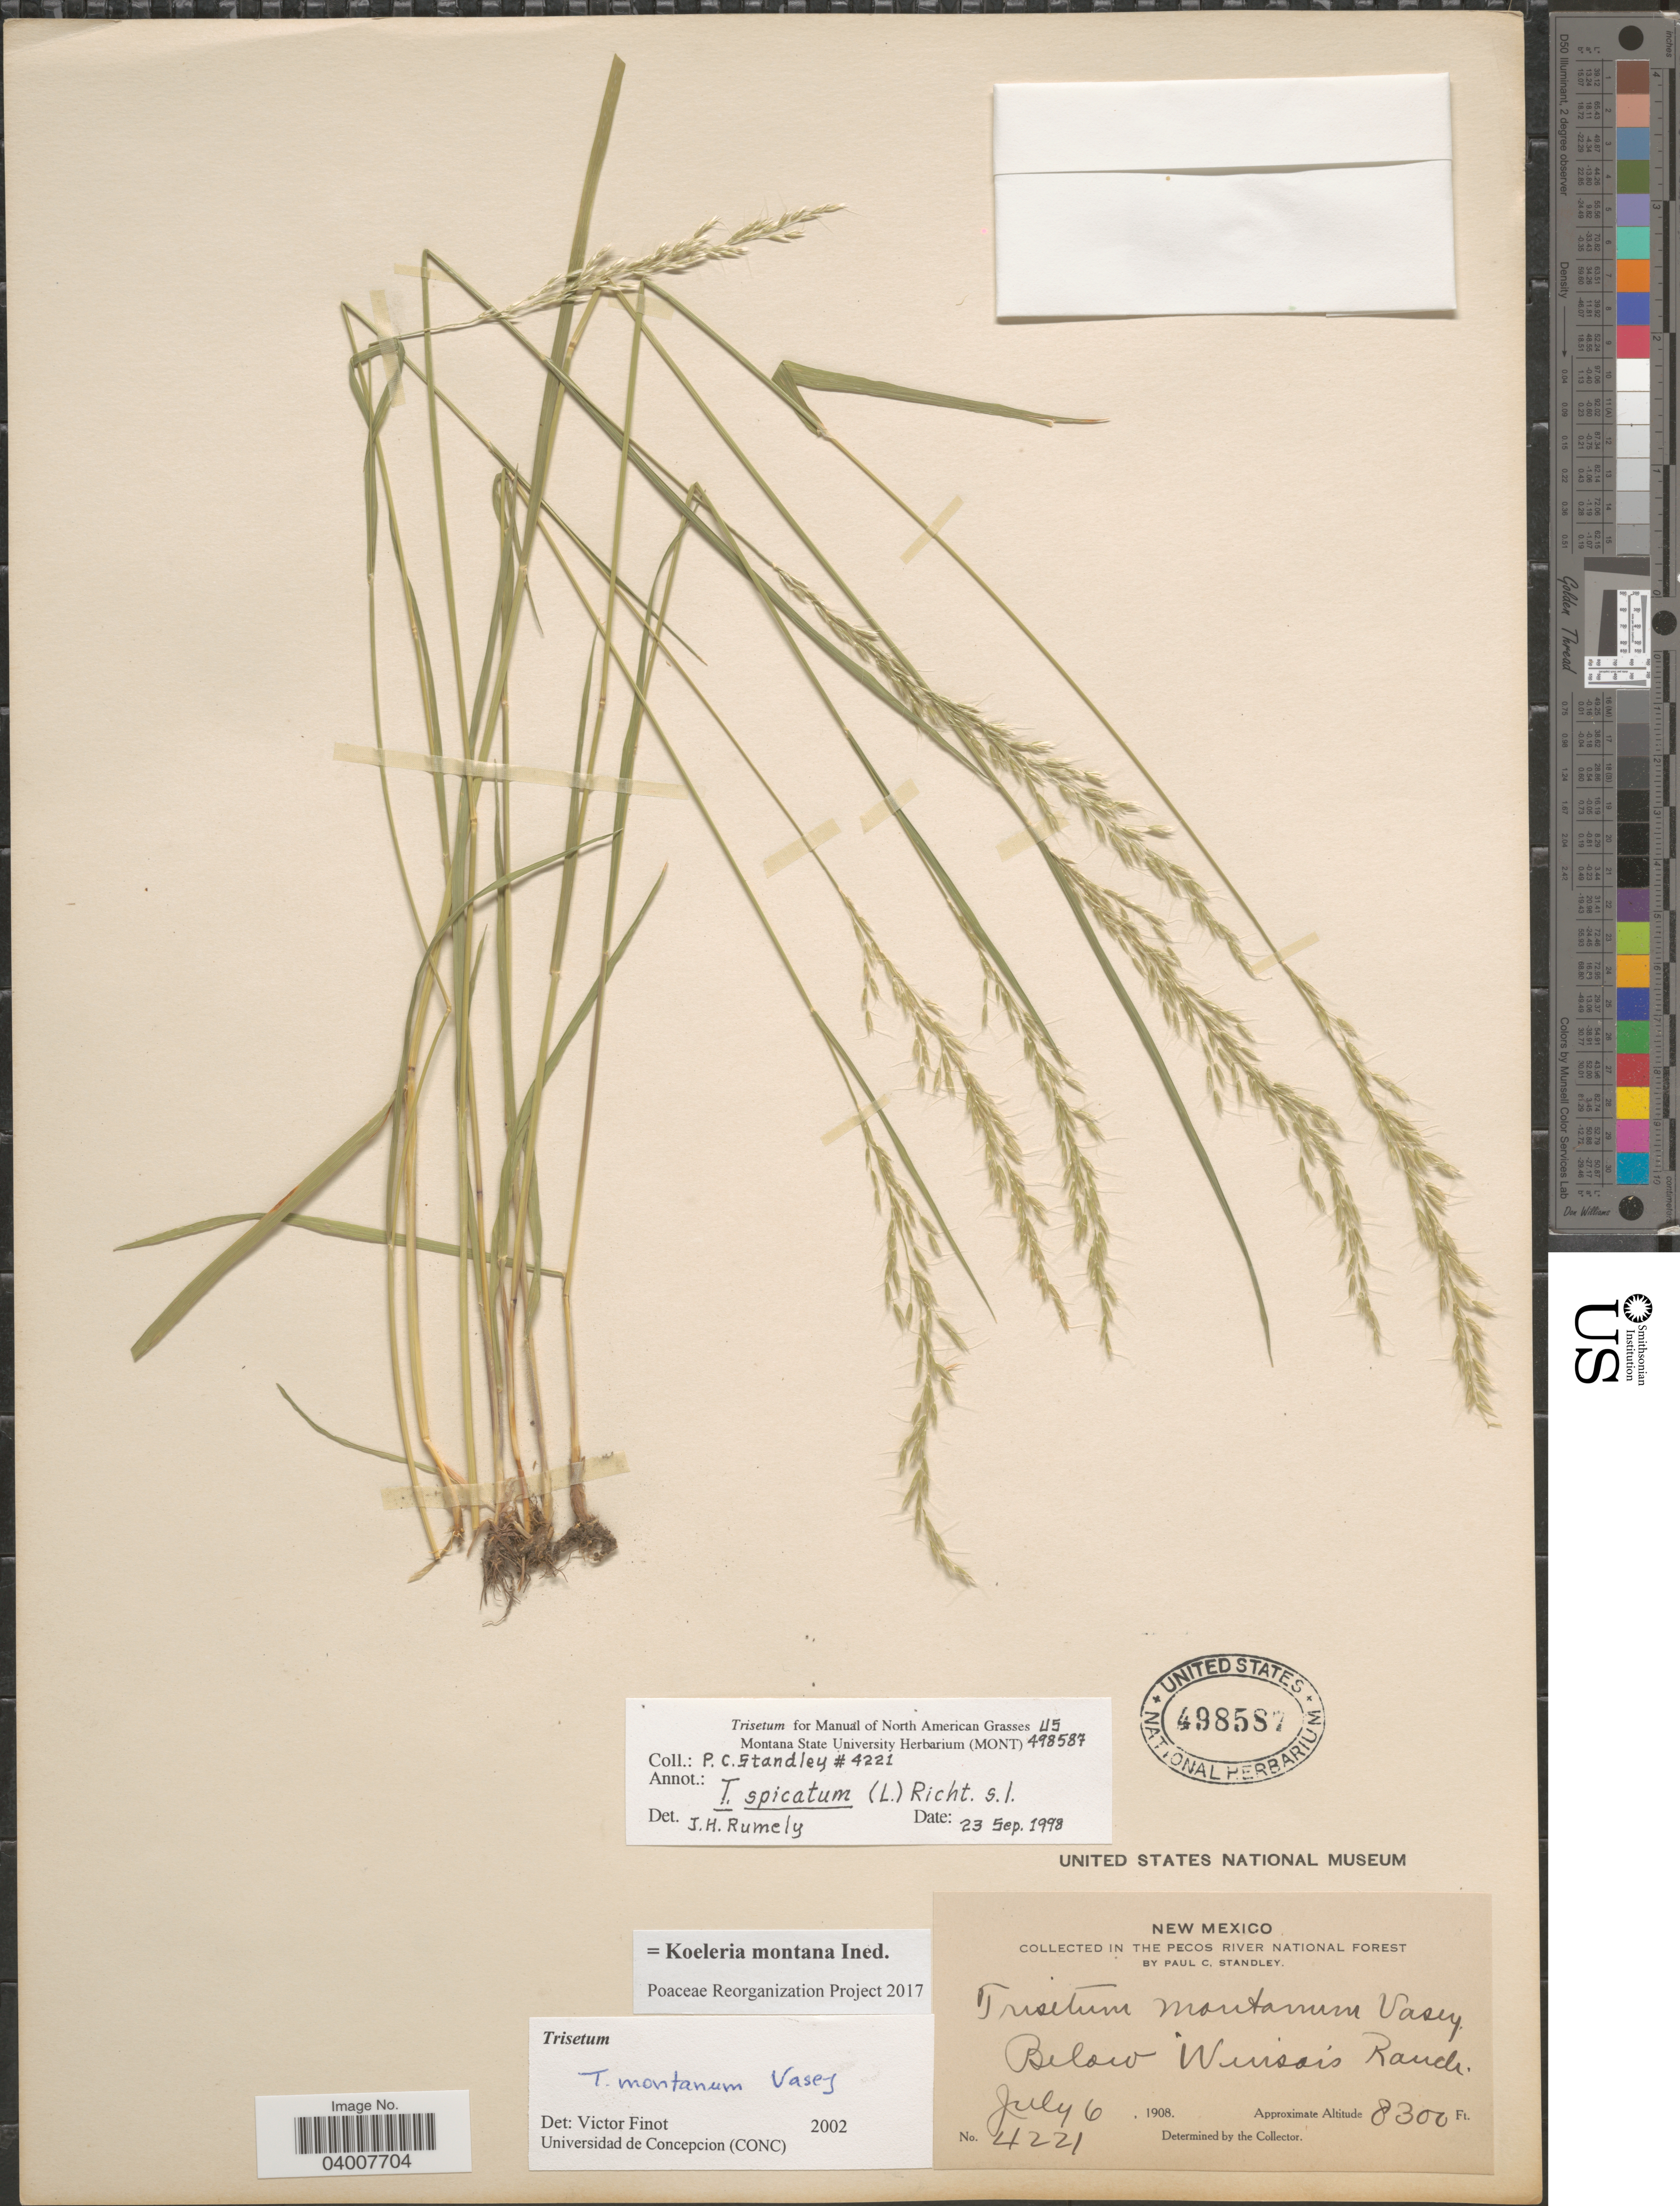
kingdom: Plantae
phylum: Tracheophyta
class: Liliopsida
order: Poales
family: Poaceae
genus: Koeleria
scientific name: Koeleria montana ined.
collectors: P. C. Standley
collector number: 4221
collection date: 1908-07-06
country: United States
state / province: New Mexico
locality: In the Pecos River National Forest. Below Winsor's Ranch.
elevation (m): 2530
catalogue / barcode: US 498587